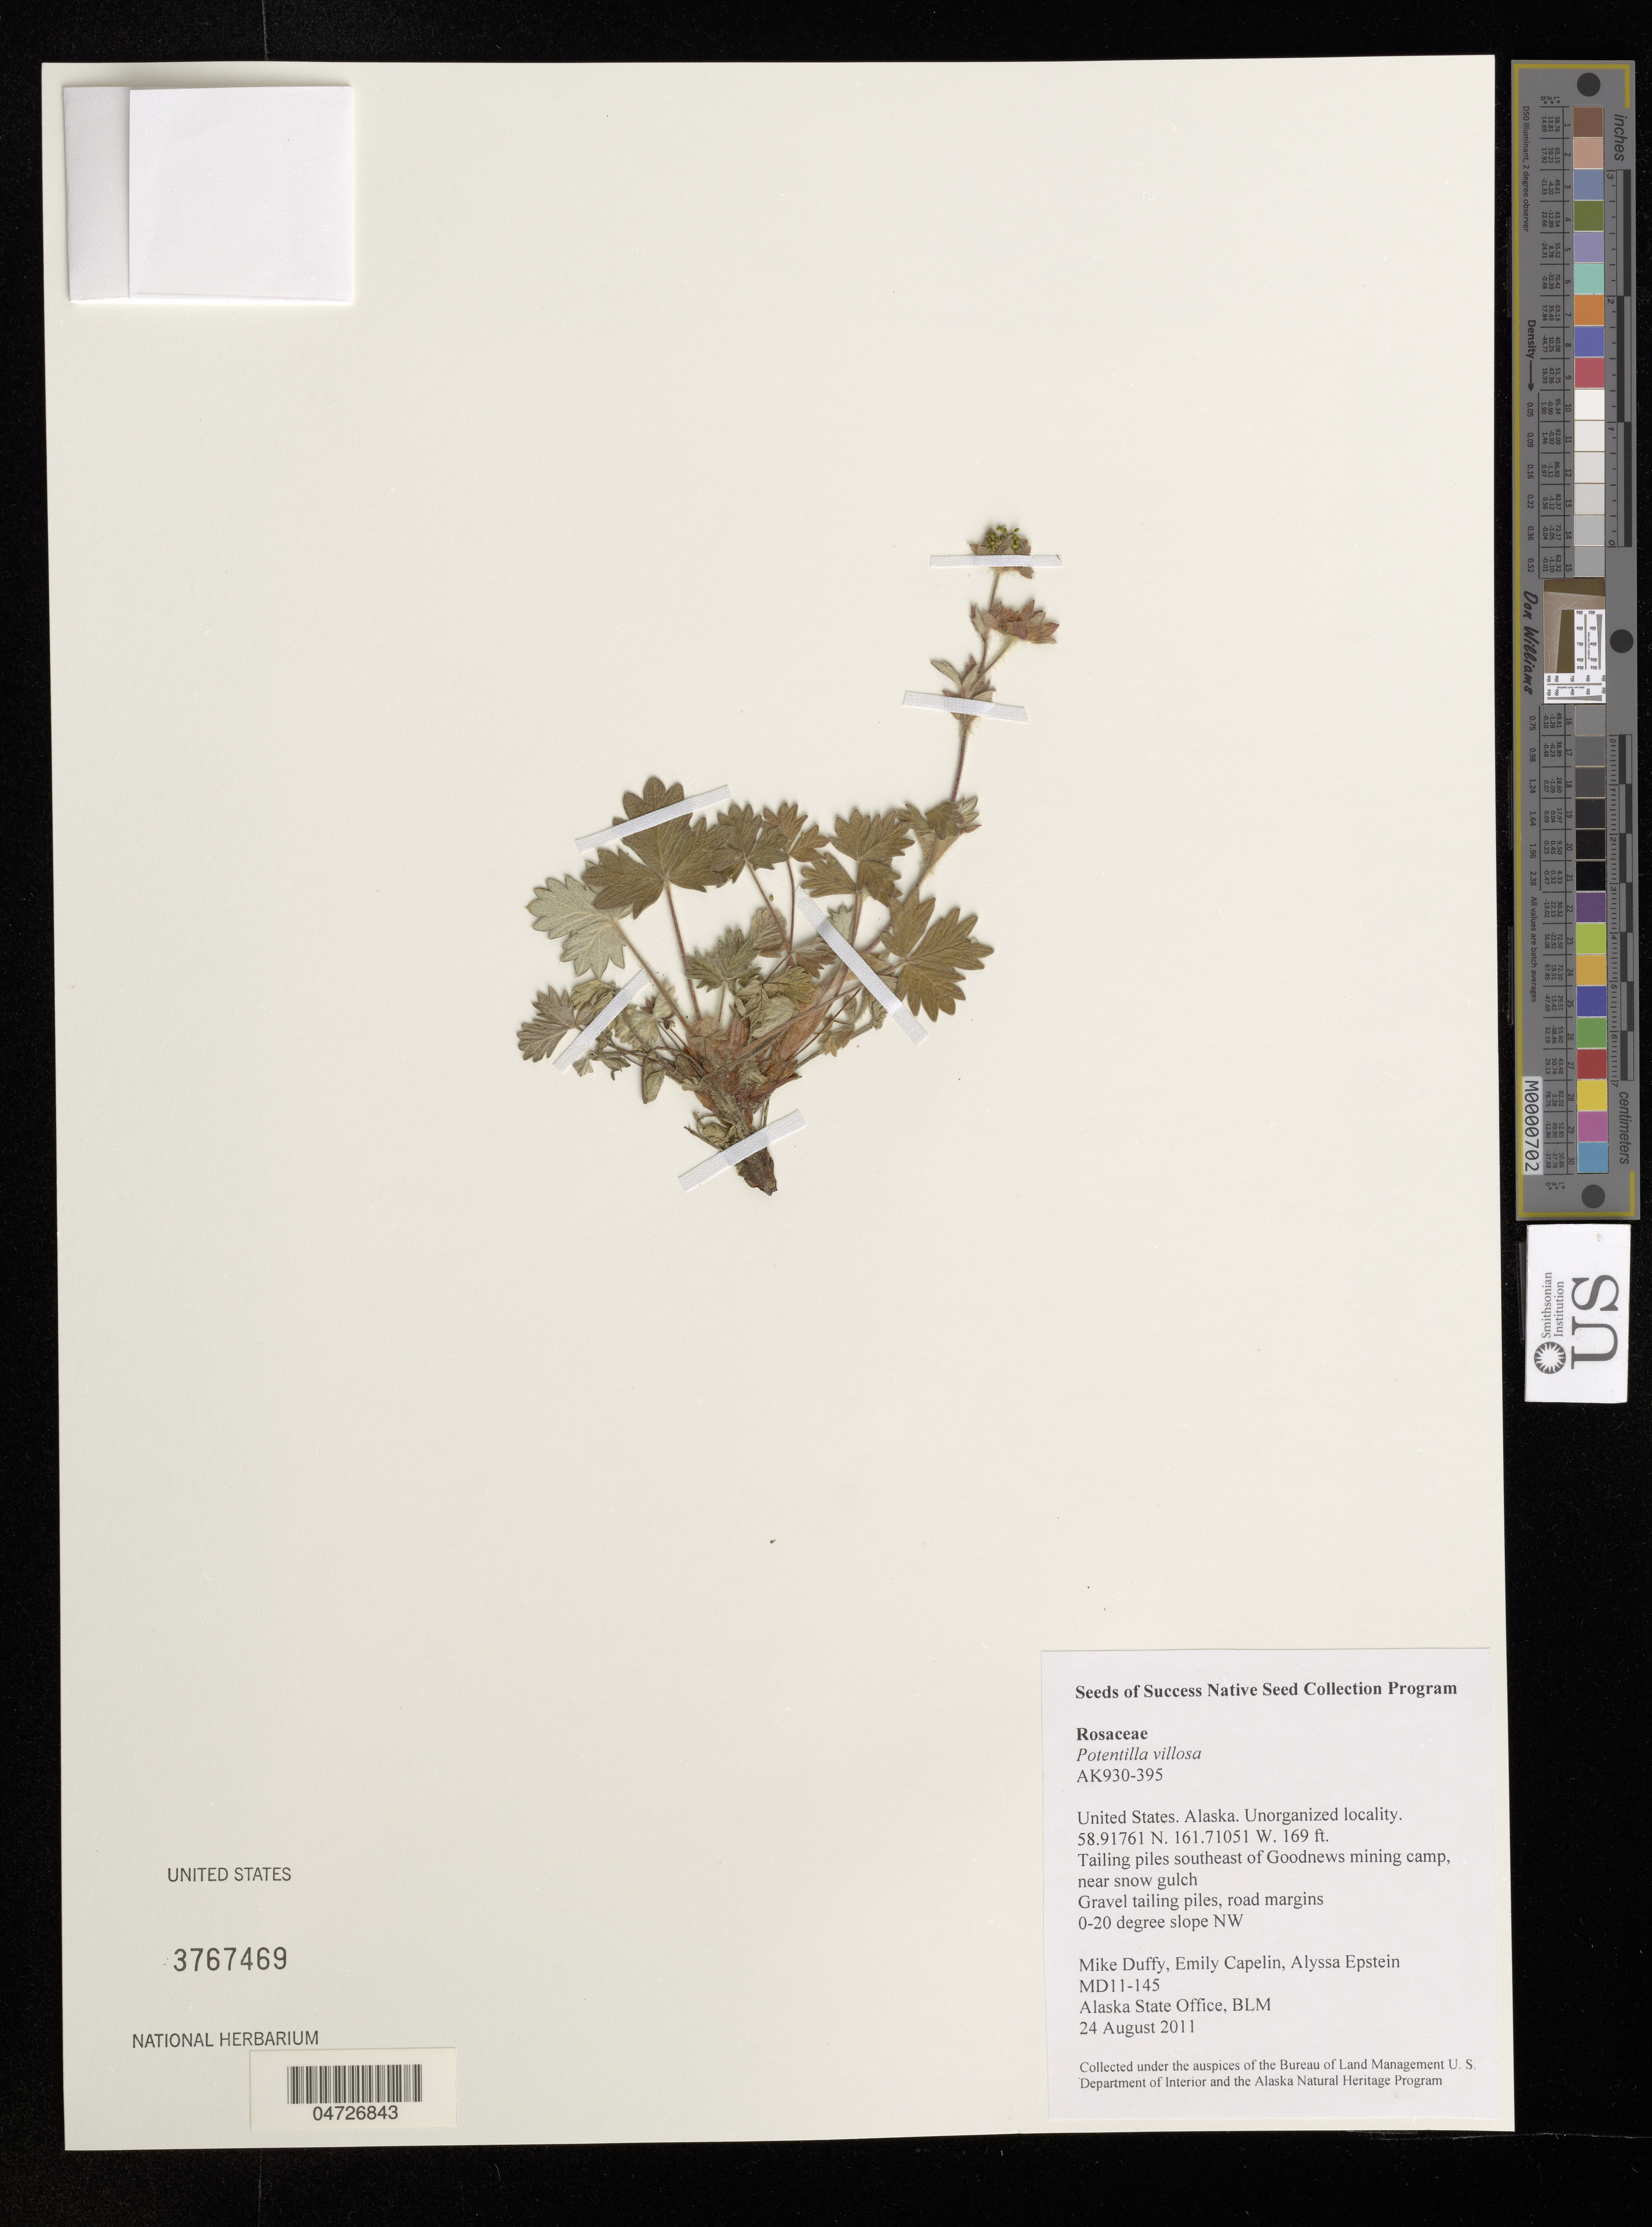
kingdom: Plantae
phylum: Tracheophyta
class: Magnoliopsida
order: Rosales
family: Rosaceae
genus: Potentilla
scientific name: Potentilla villosa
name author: Pall. ex Pursh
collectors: M. Duffy, E. Capelin & A. Epstein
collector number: MD11-145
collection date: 2011-08-24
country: United States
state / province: Alaska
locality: Unorganized locality. Tailing piles southeast of Goodnews mining camp, neat snow gulch.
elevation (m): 52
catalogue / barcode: US 3767469